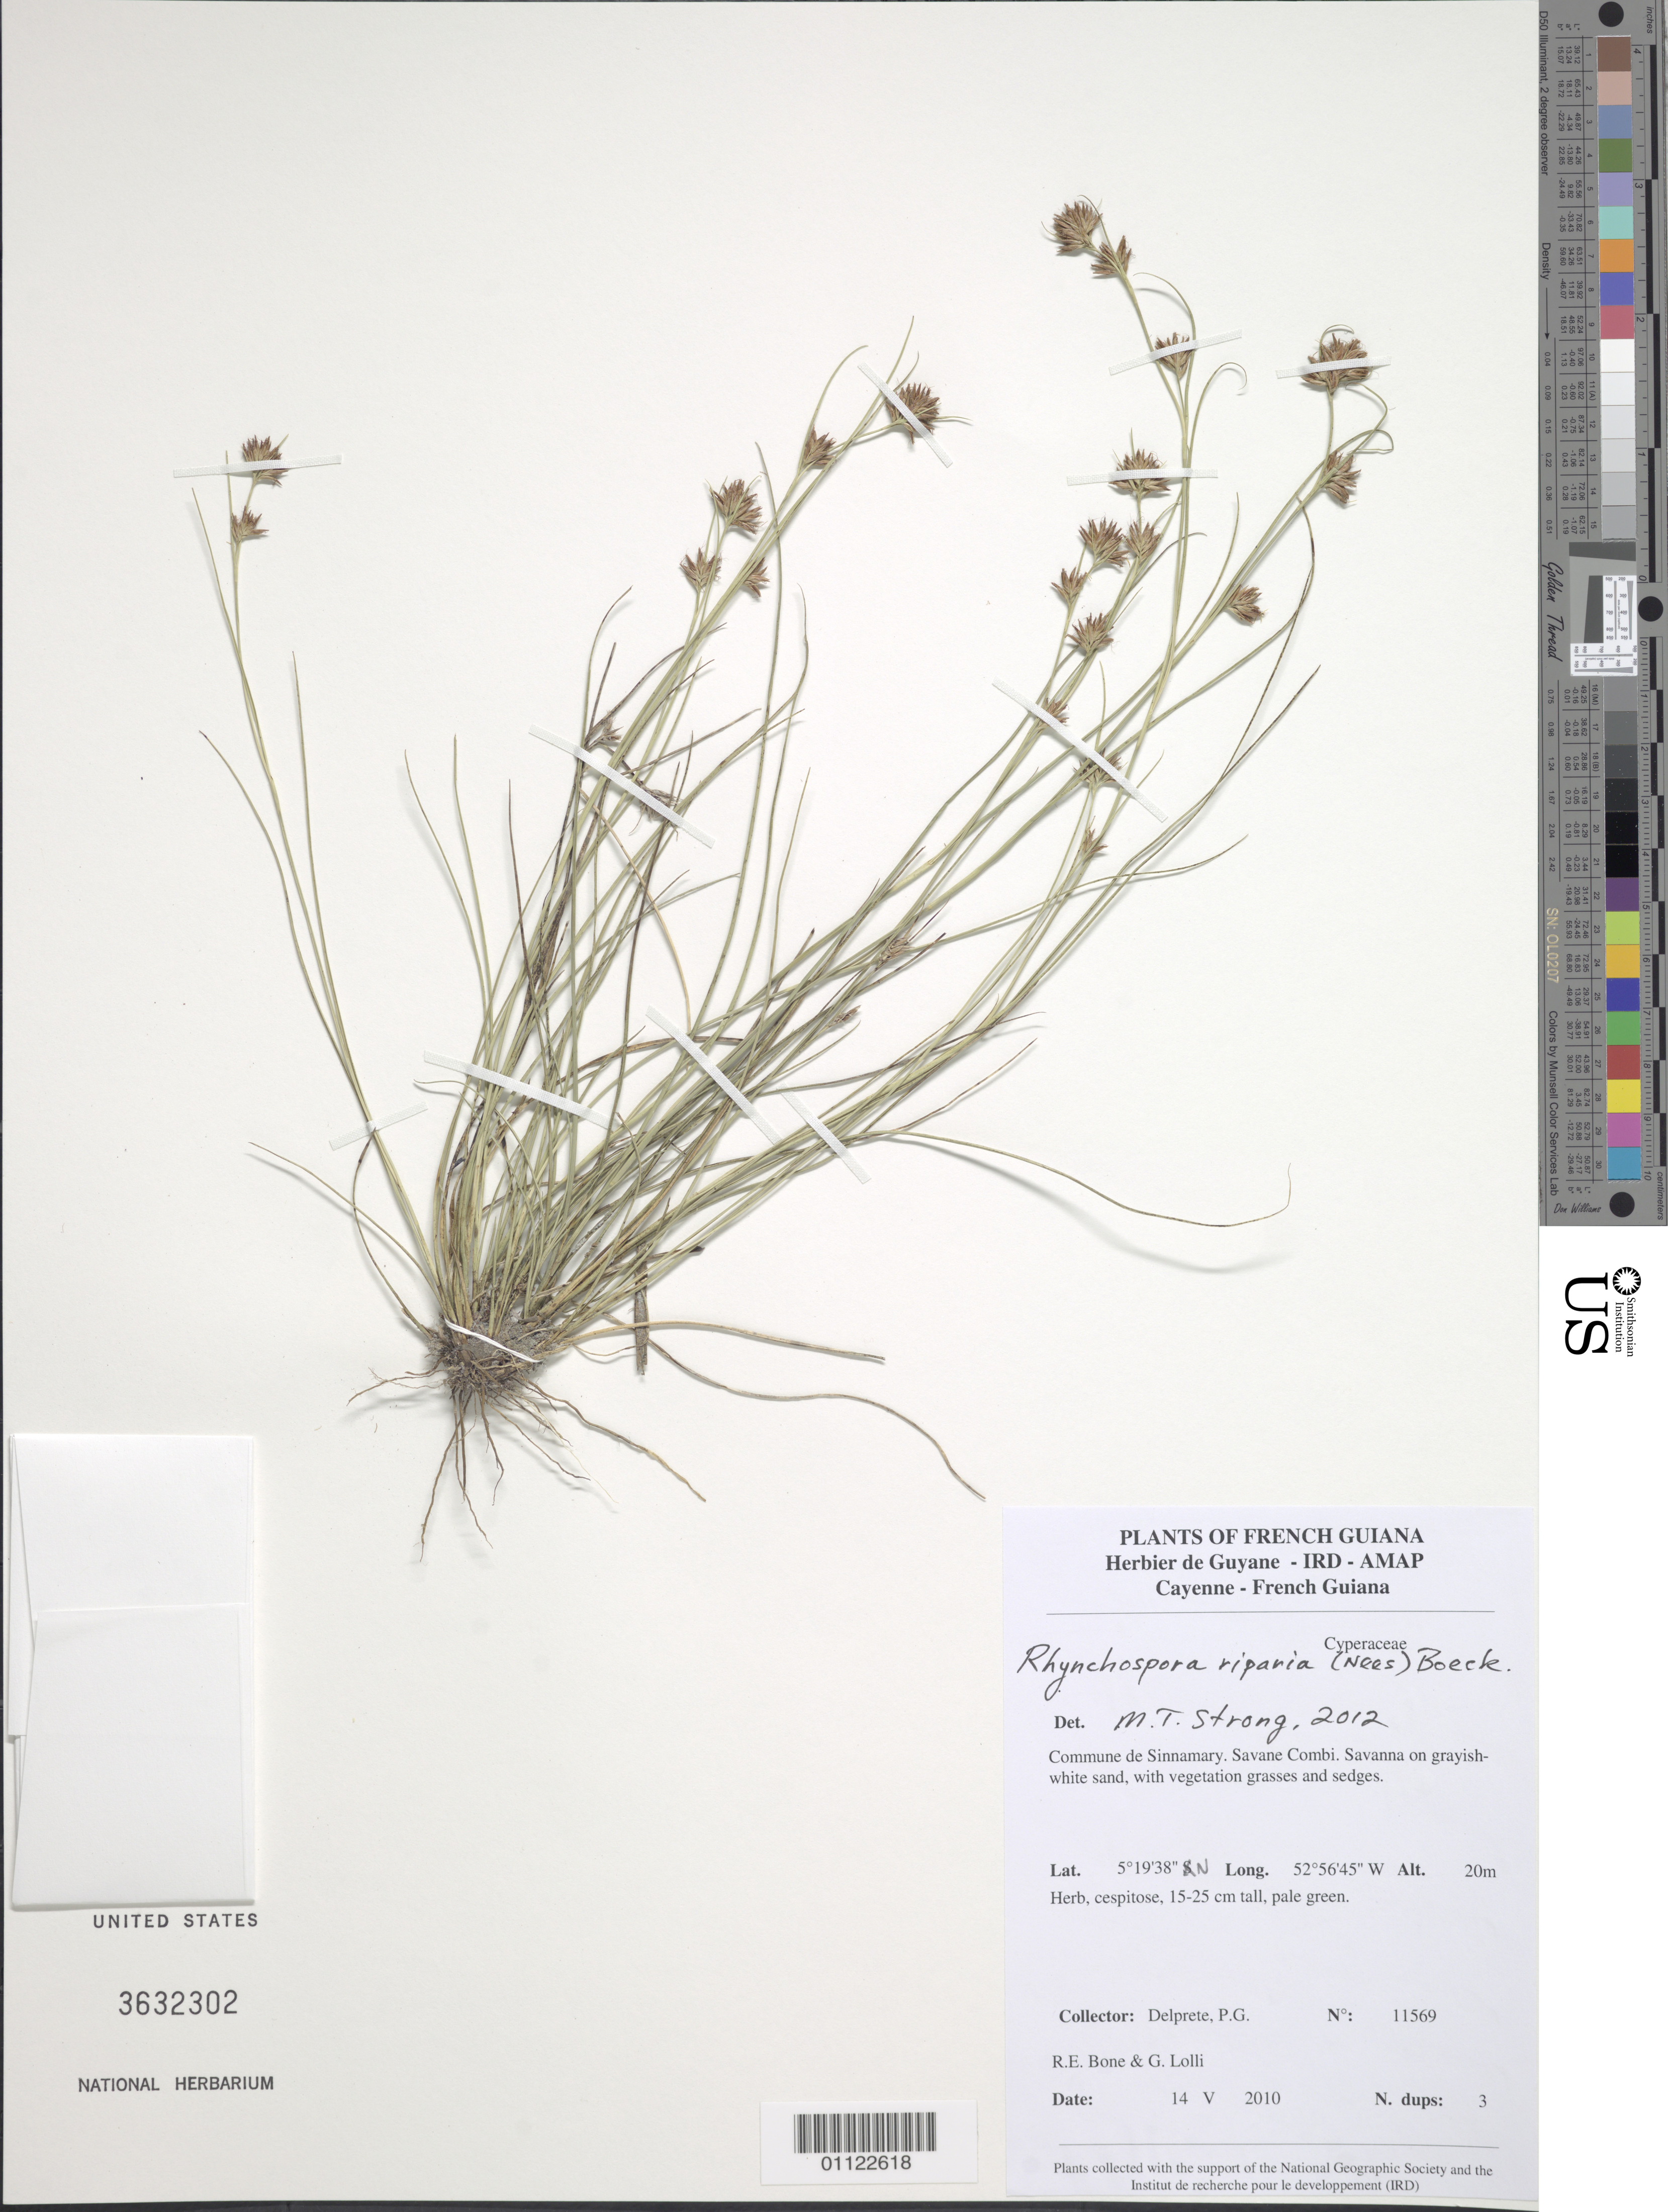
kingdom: Plantae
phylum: Tracheophyta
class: Liliopsida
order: Poales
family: Cyperaceae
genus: Rhynchospora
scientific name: Rhynchospora riparia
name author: (Nees) Boeckeler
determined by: Strong, M. T., (US), Smithsonian Institution - National Museum of Natural History (UNITED STATES)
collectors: P. G. Delprete, R. Bone & G. Lolli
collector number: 11569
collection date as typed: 14-May-10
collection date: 1910-05-14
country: French Guiana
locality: Commune de Sinnamary. Savane Combi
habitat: Savanna on grayish-white sand, with vegetation grasses and sedges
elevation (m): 20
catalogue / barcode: US 3632302